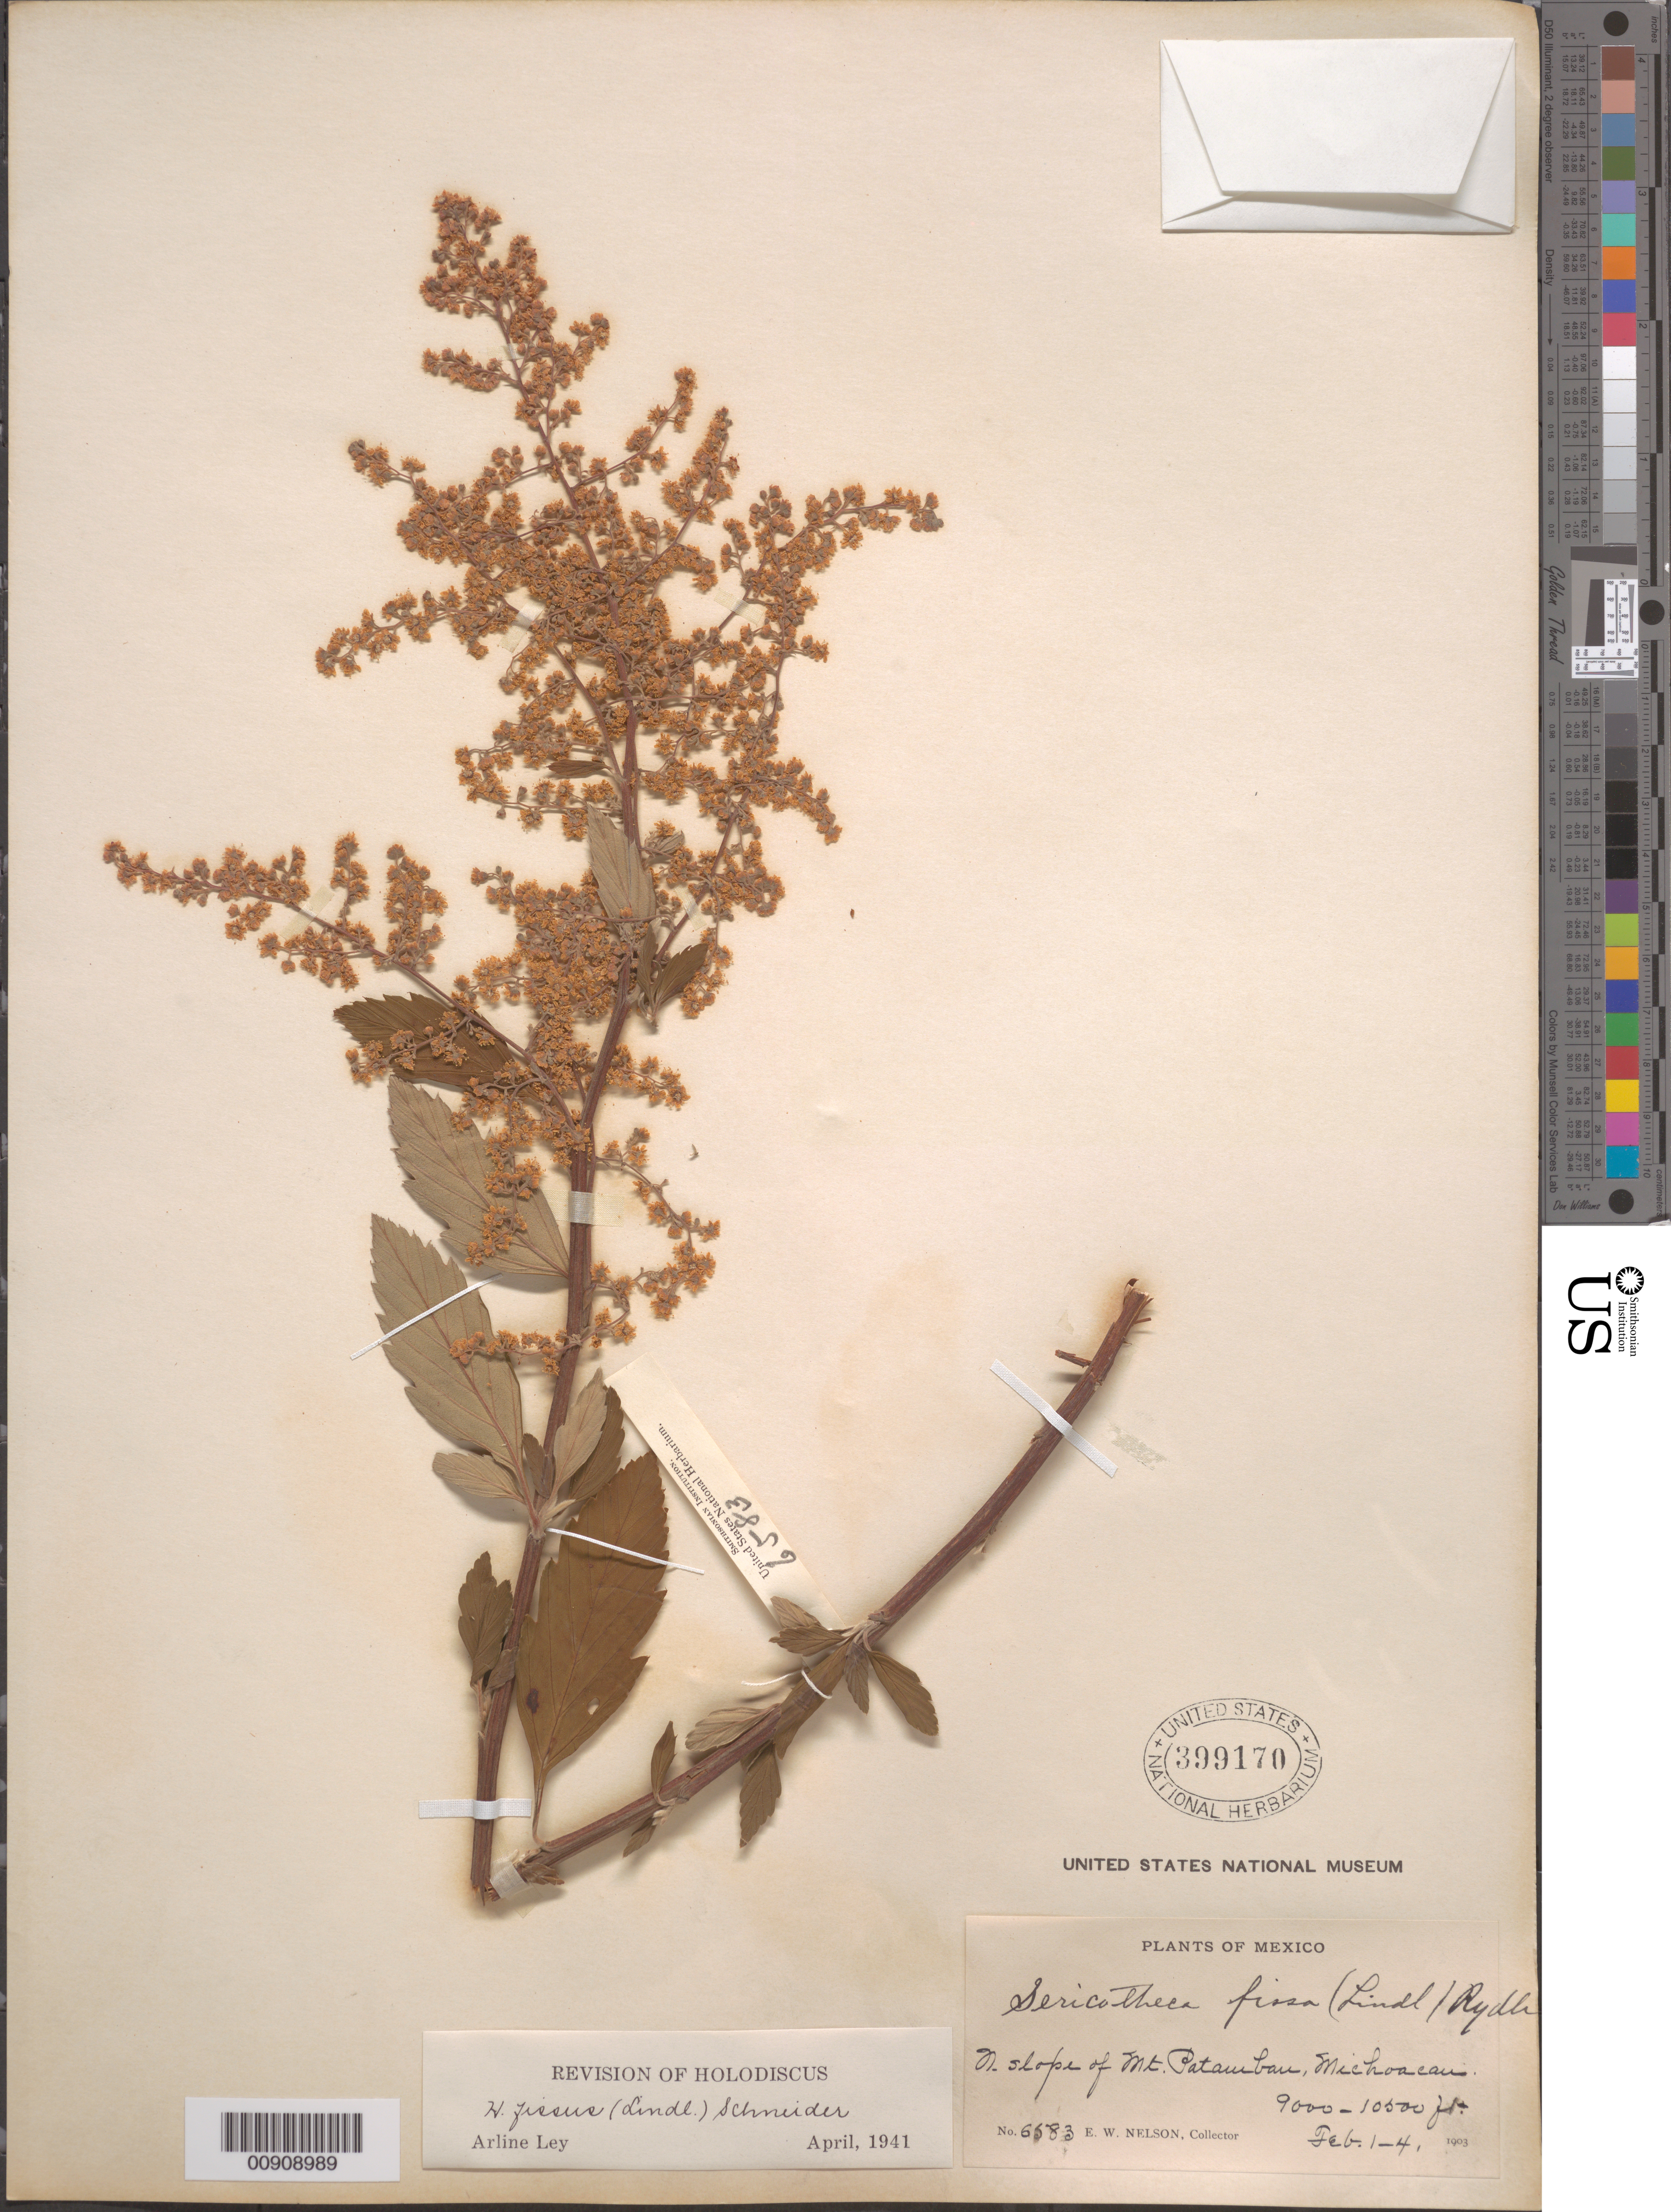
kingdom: Plantae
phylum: Tracheophyta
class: Magnoliopsida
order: Rosales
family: Rosaceae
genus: Holodiscus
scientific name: Holodiscus fissus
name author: (Lindl.) C.K. Schneid.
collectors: E. W. Nelson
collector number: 6583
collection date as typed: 01 Feb 1903 to 04 Feb 1903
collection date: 1903-02-01/1903-02-04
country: Mexico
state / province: Michoacán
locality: N. slope of Mt. Patamban, Michoacán.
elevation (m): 2743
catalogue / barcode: US 399170